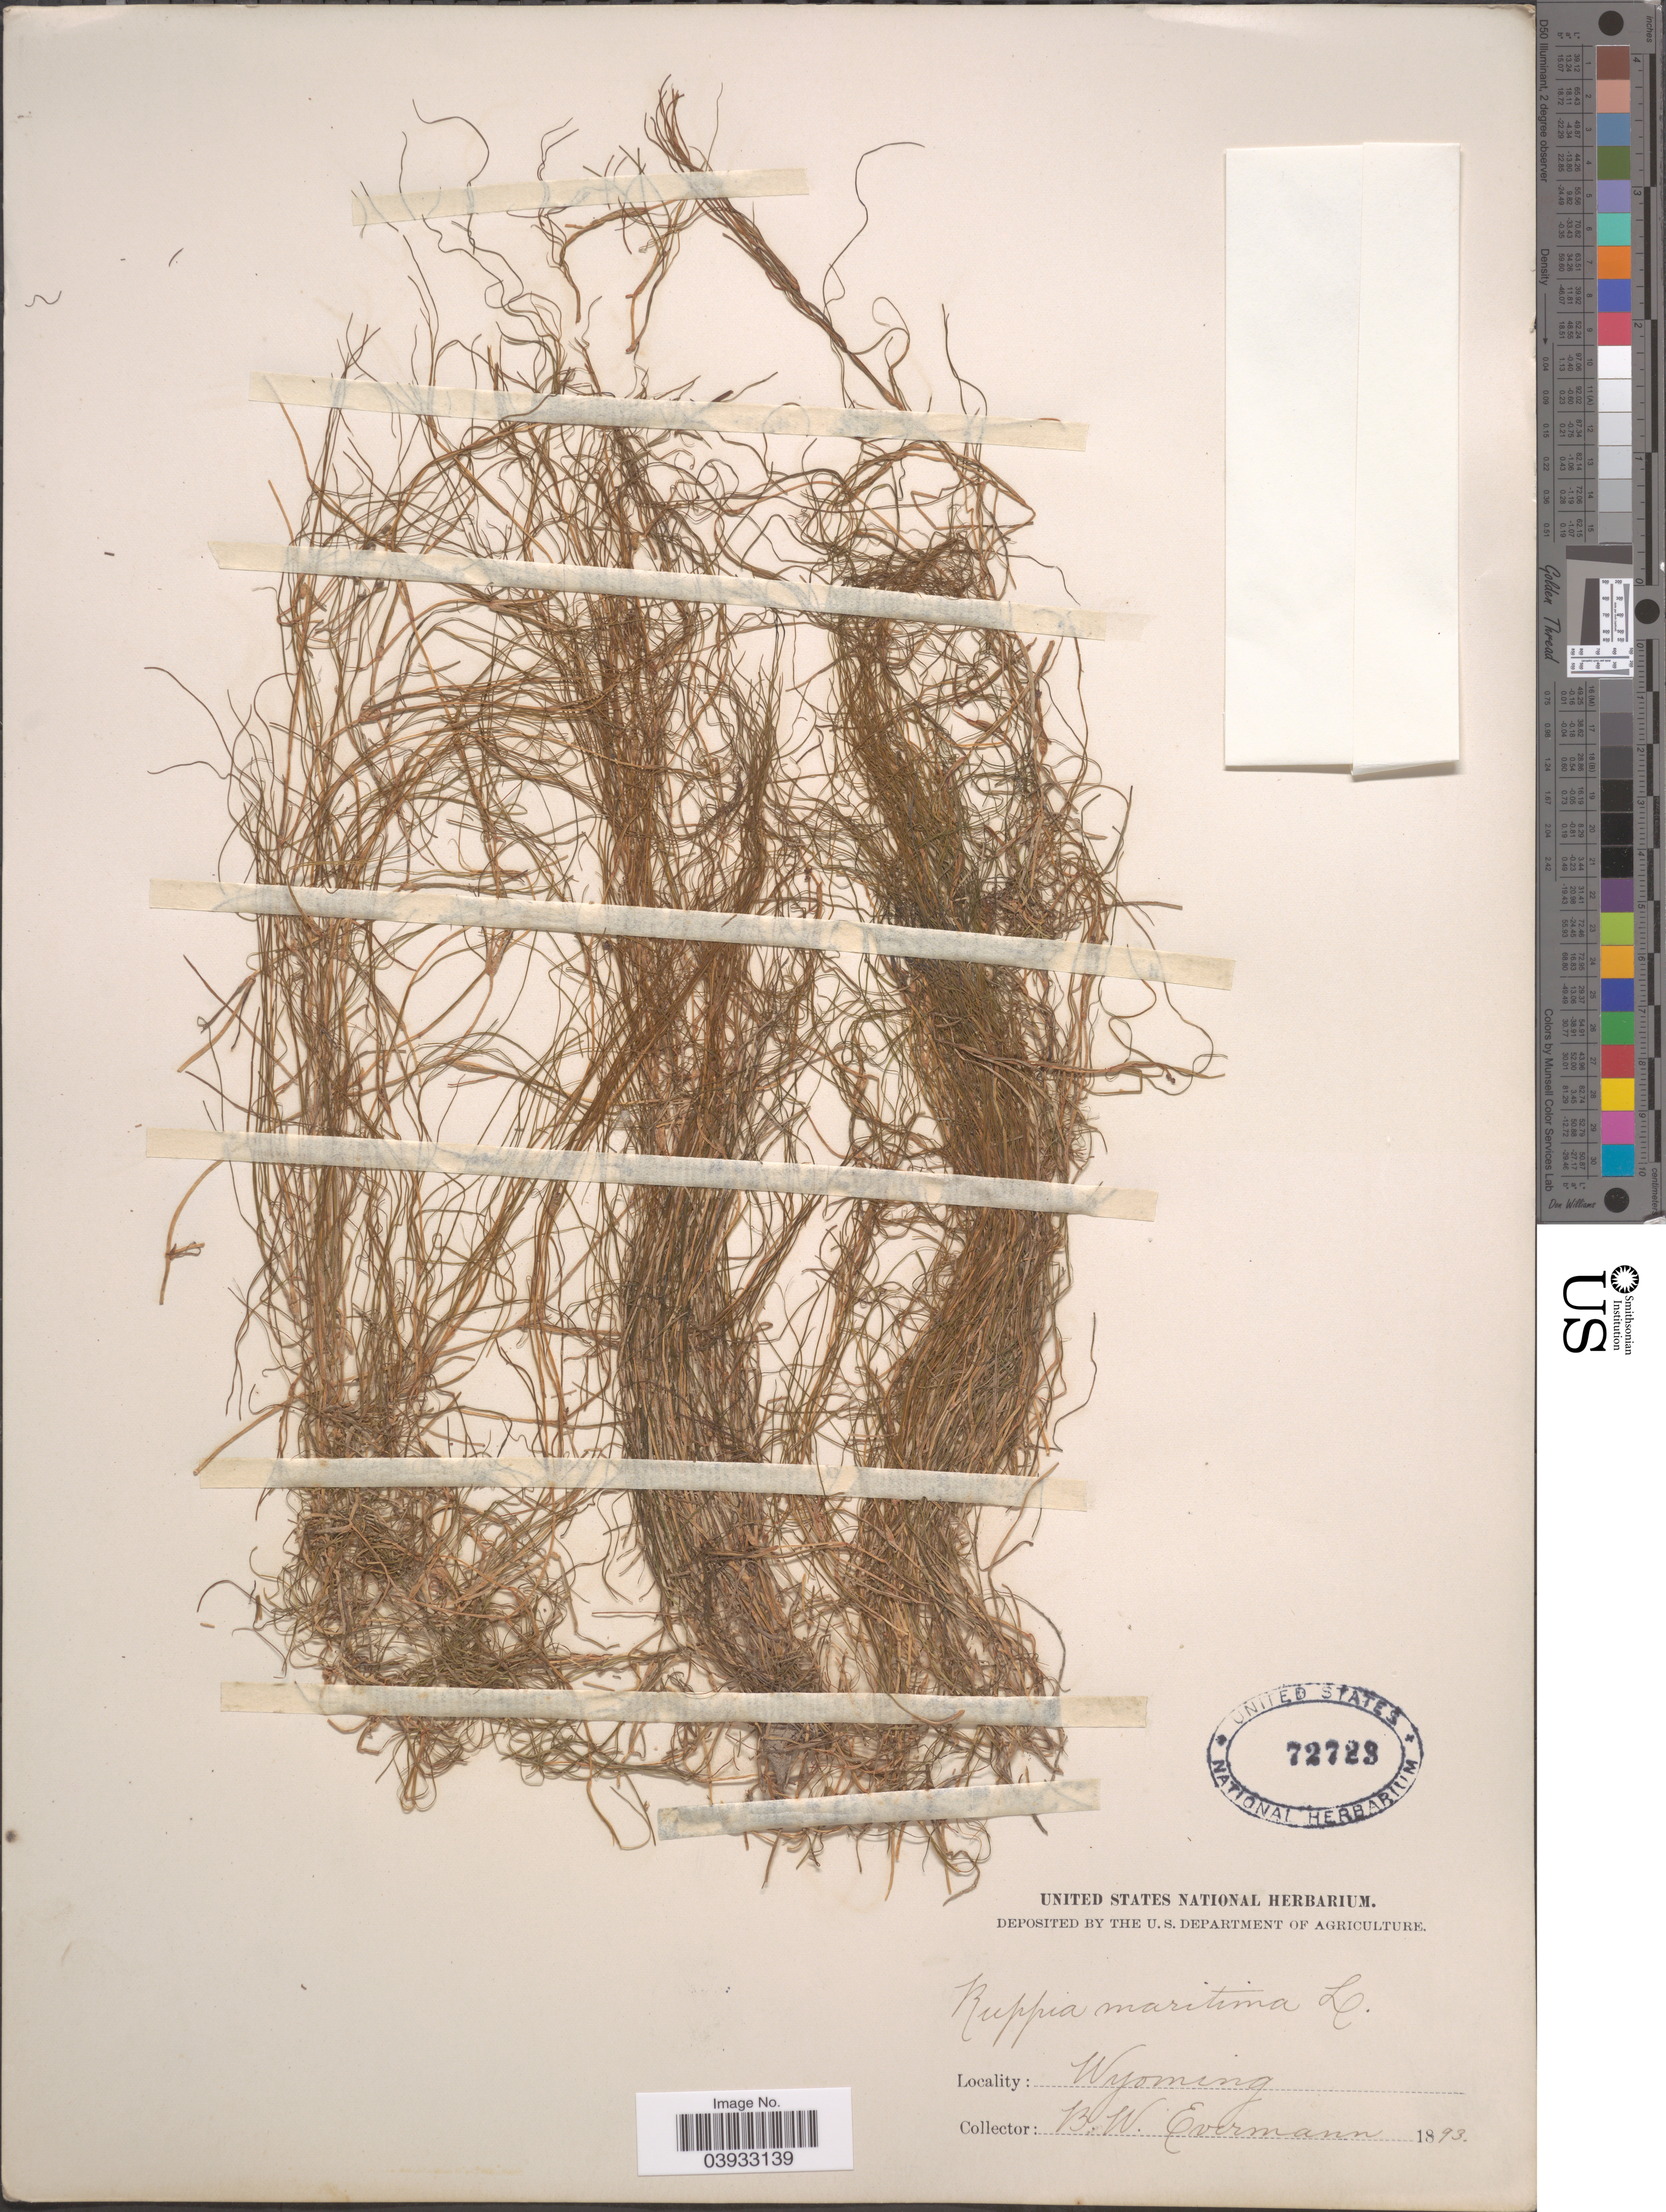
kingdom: Plantae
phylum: Tracheophyta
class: Liliopsida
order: Alismatales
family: Ruppiaceae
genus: Ruppia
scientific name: Ruppia maritima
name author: L.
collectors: B. W. Evermann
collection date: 1893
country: United States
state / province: Wyoming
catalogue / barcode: US 72723